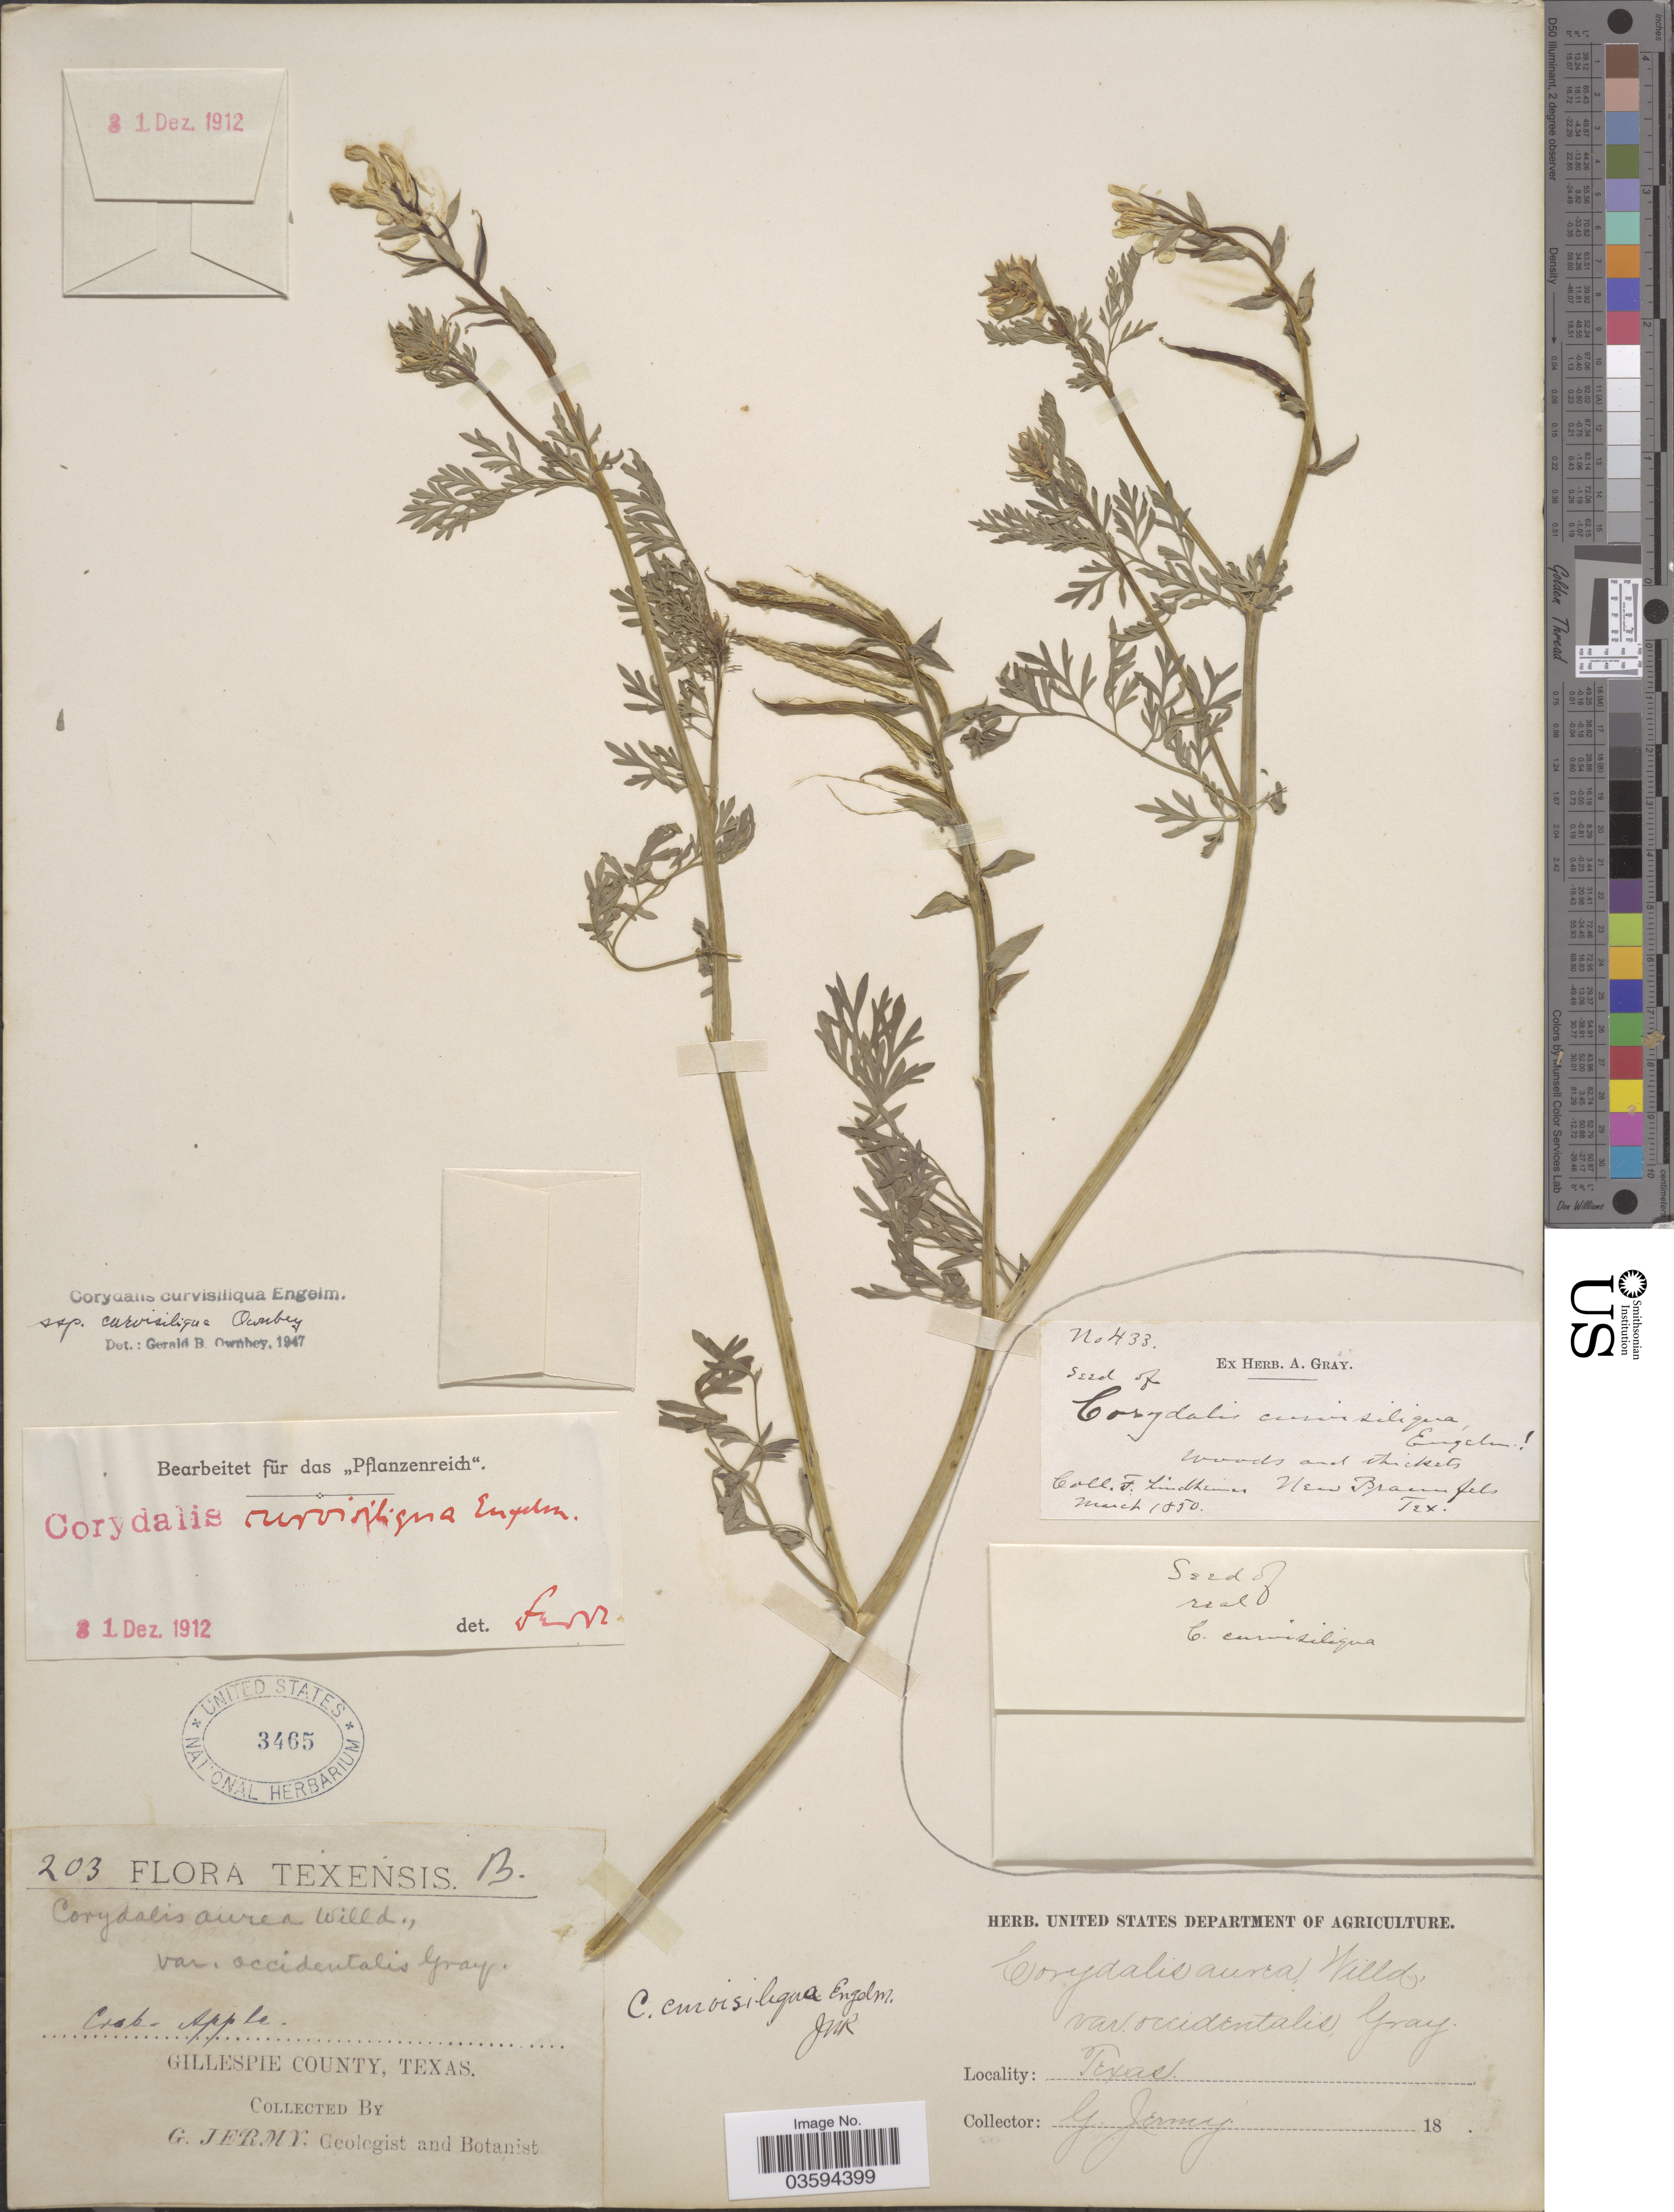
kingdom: Plantae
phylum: Tracheophyta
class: Magnoliopsida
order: Ranunculales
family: Papaveraceae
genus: Corydalis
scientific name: Corydalis curvisiliqua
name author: (A. Gray) Engelm. ex A. Gray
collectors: F. Lindheimer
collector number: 433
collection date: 1850-03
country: United States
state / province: Texas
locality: New Braunfels.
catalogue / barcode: US 3465-2